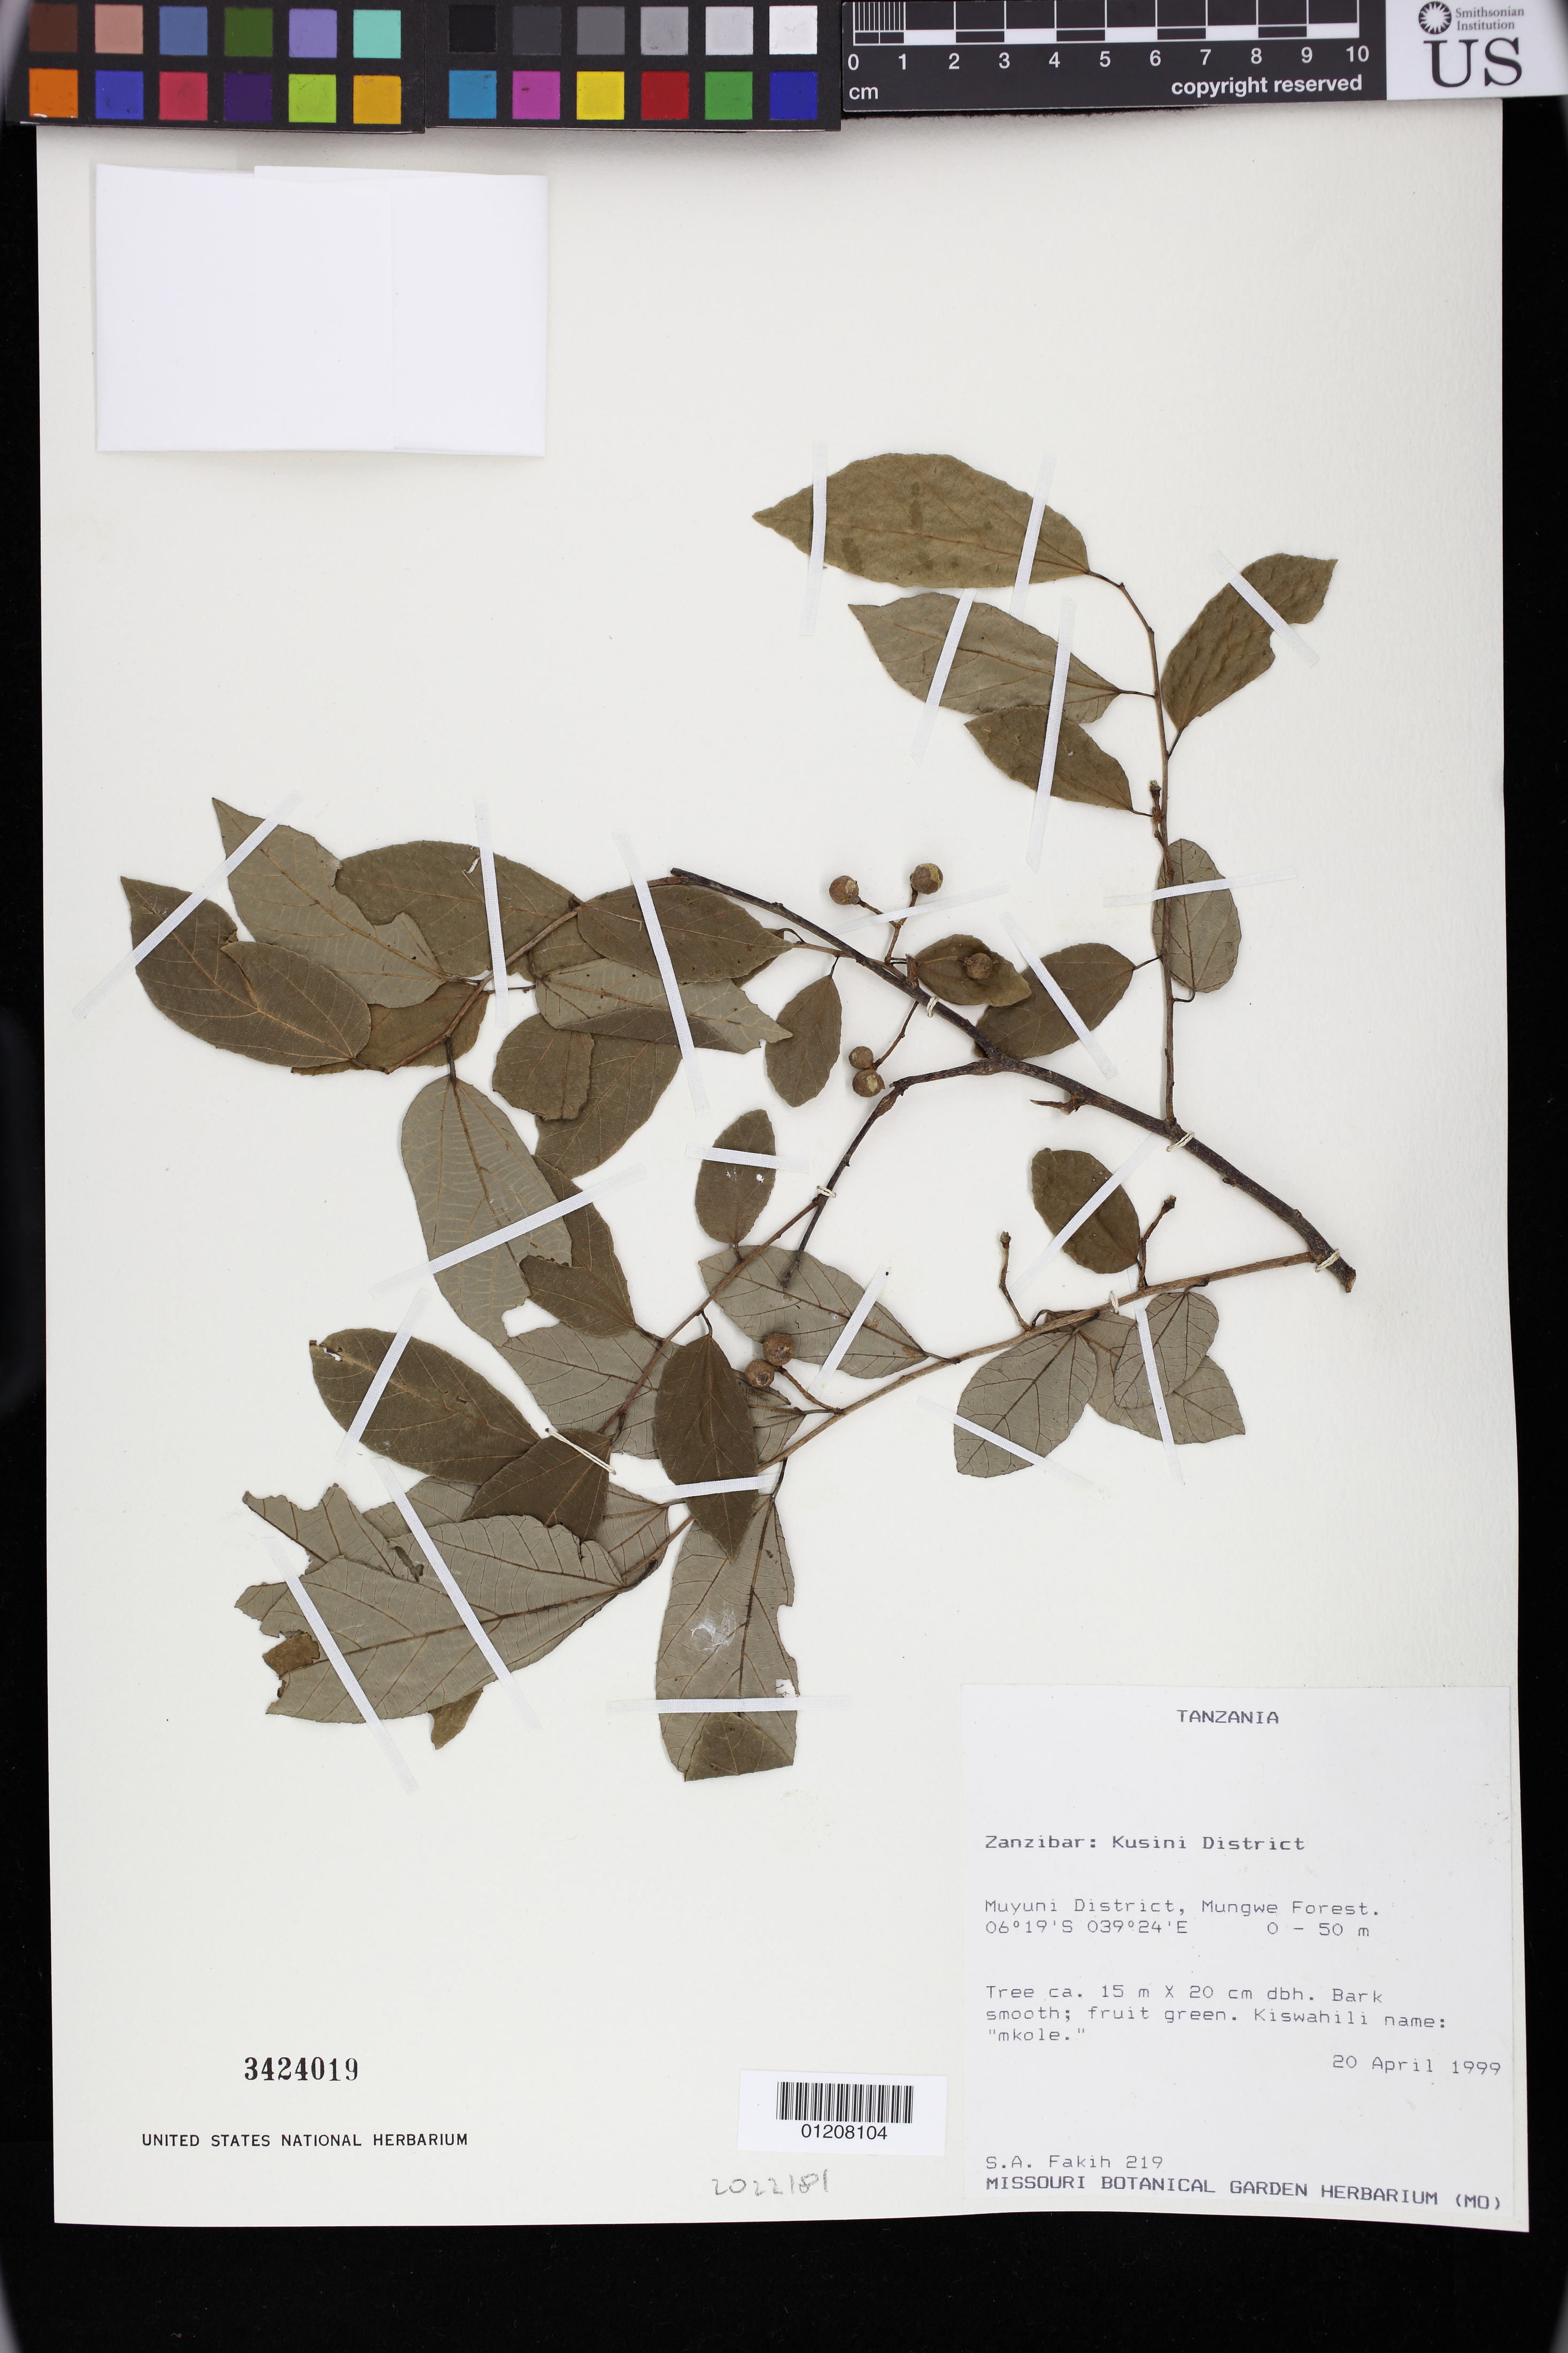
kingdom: Plantae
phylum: Tracheophyta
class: Magnoliopsida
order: Malvales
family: Malvaceae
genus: Grewia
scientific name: Grewia sp.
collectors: S. Fakih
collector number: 219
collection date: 1999-04-20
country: Tanzania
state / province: Zanzibar Central/South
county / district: Kusini District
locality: Zanzibar: Kusini District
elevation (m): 0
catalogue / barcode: US 3424019